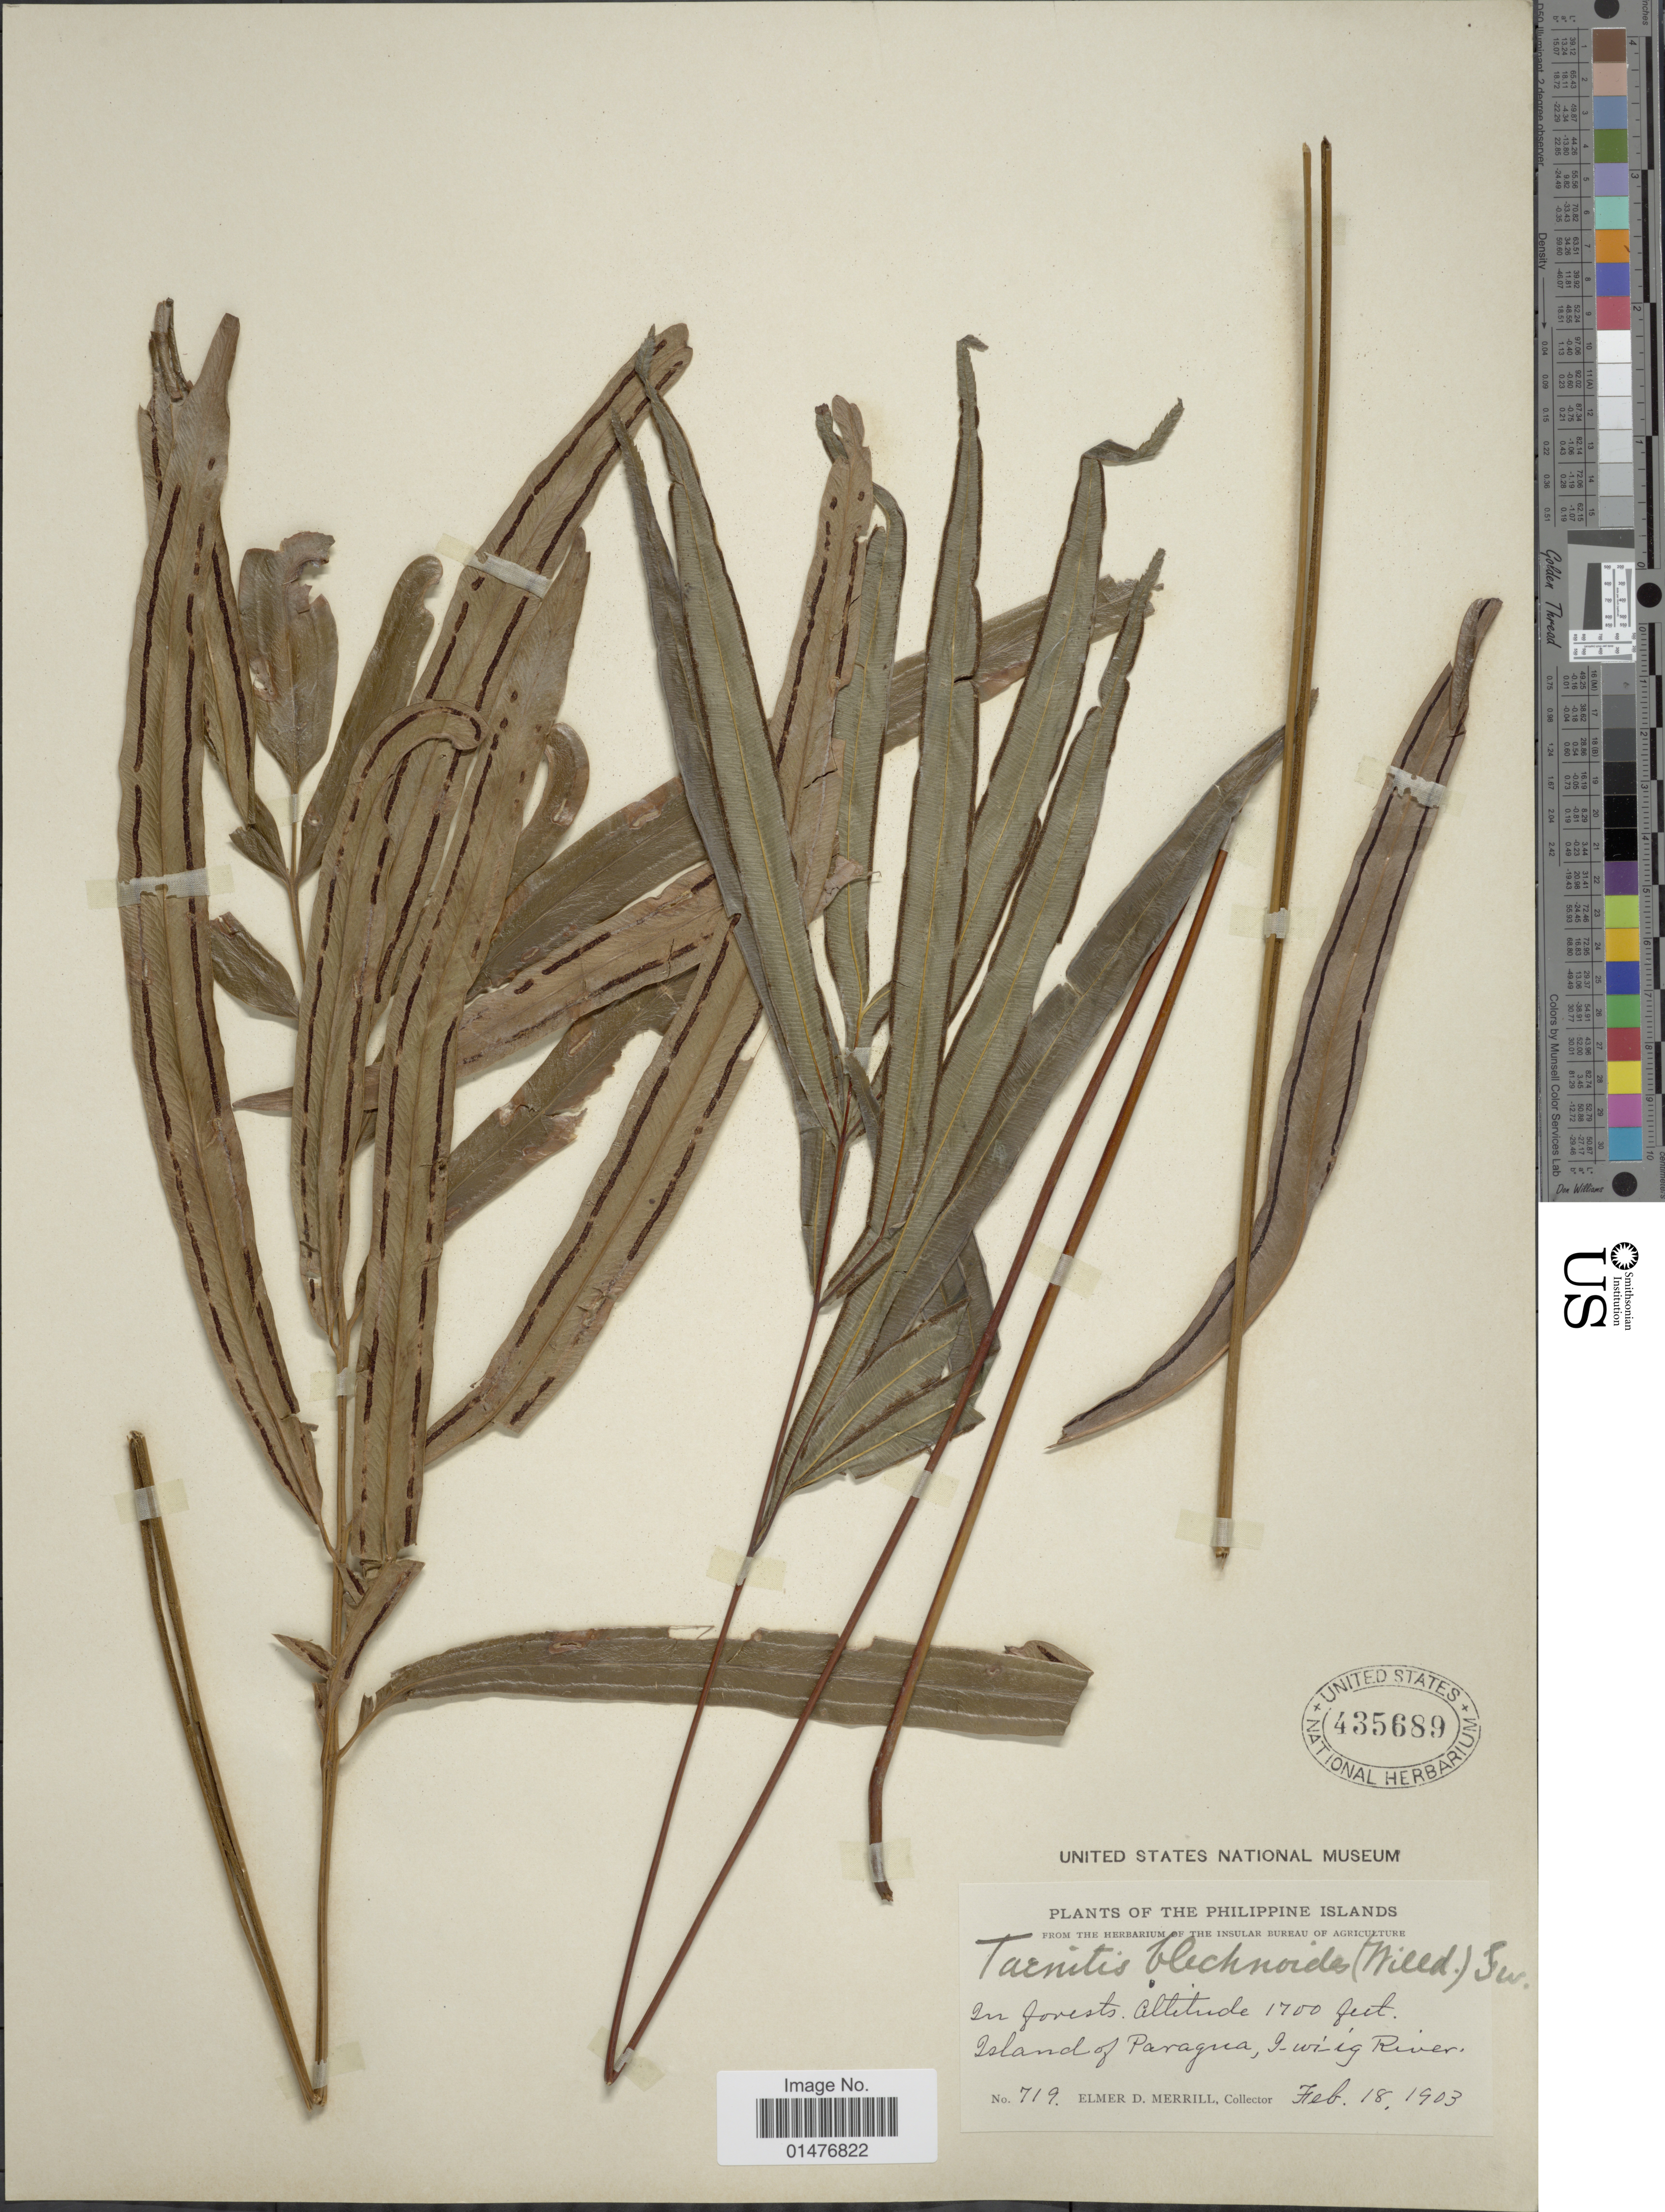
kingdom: Plantae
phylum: Tracheophyta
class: Polypodiopsida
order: Polypodiales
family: Pteridaceae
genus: Taenitis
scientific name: Taenitis blechnoides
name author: (Willd.) Sw.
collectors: E. D. Merrill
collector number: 719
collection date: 1903-02-18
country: Philippines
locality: Island of Paragua [Palawan], I-wi-ig River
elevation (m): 518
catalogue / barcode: US 435689